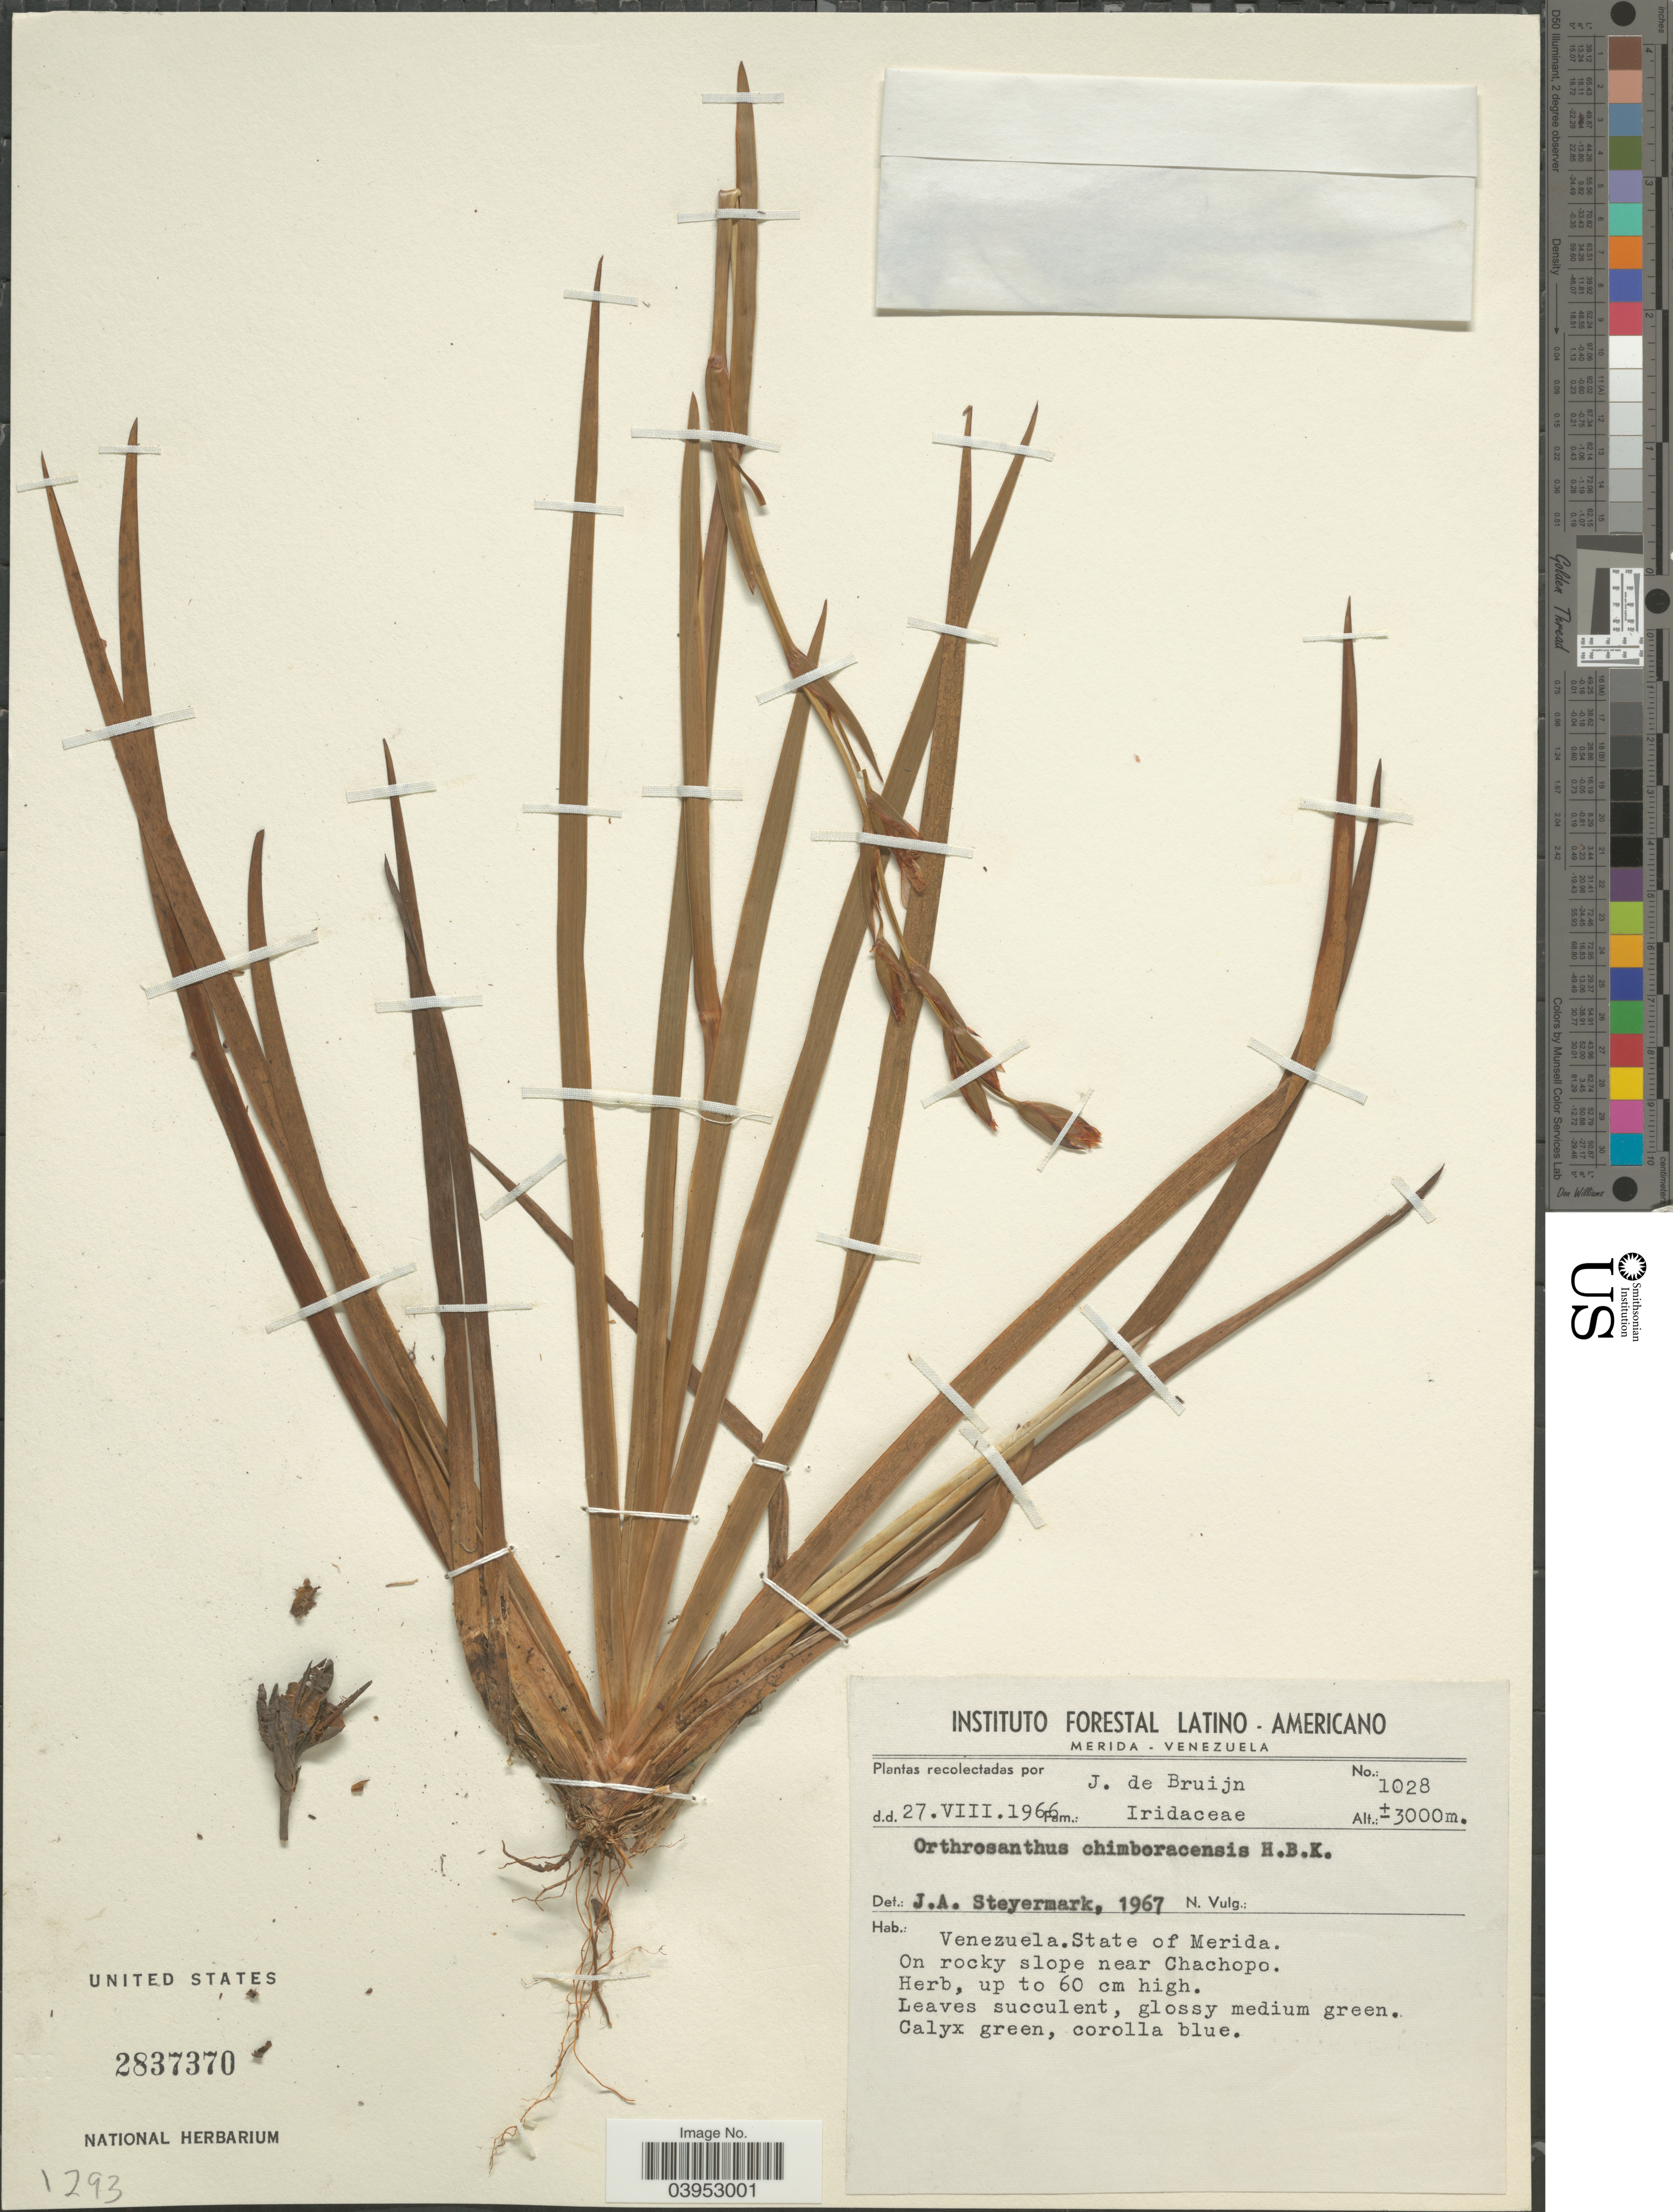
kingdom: Plantae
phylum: Tracheophyta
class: Liliopsida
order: Asparagales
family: Iridaceae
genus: Orthrosanthus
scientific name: Orthrosanthus chimboracensis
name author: (Kunth) Baker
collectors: J. Bruijn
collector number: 1028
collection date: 1966-08-27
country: Venezuela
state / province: Merida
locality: On rocky slope near Chachopo.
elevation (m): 3000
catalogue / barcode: US 2837370